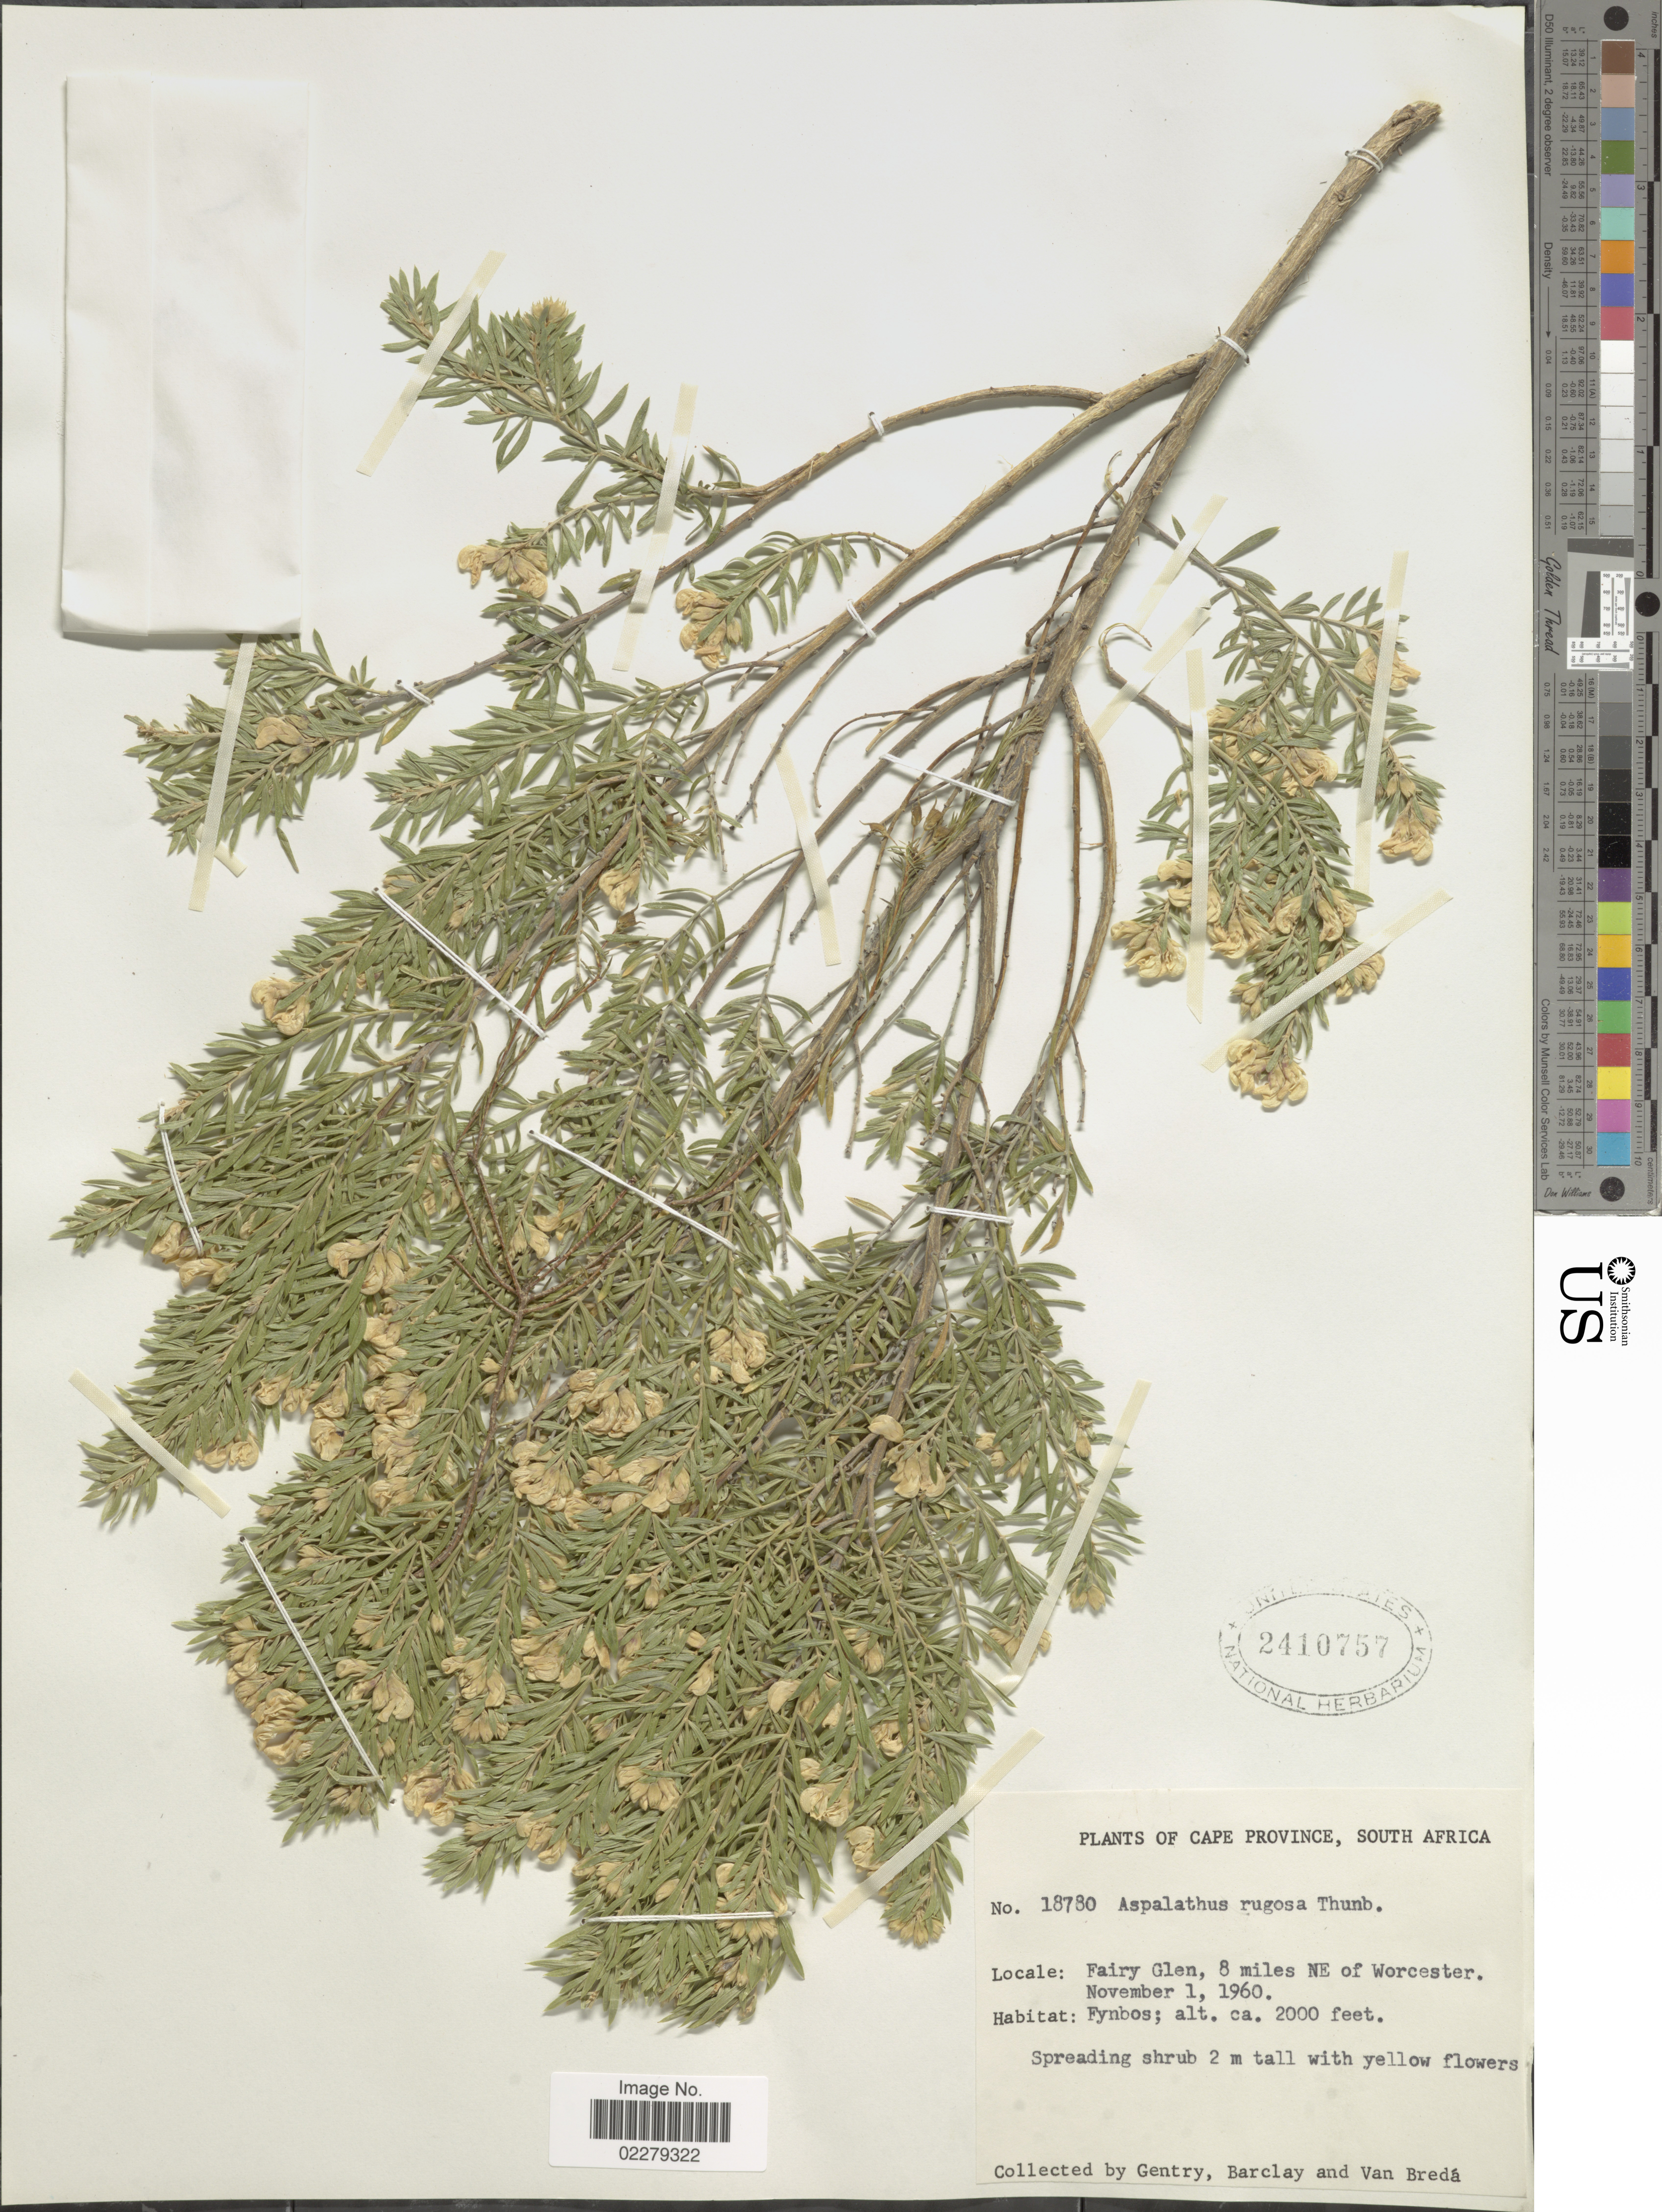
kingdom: Plantae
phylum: Tracheophyta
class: Magnoliopsida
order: Fabales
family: Fabaceae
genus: Aspalathus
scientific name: Aspalathus rugosa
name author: Thunb.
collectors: Gentry, --, -- Barclay & Van Bredá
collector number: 18780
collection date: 1960-11-01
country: South Africa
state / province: Western Cape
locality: Fairy Glen, 8 miles NE of Worcester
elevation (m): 610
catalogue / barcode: US 2410757